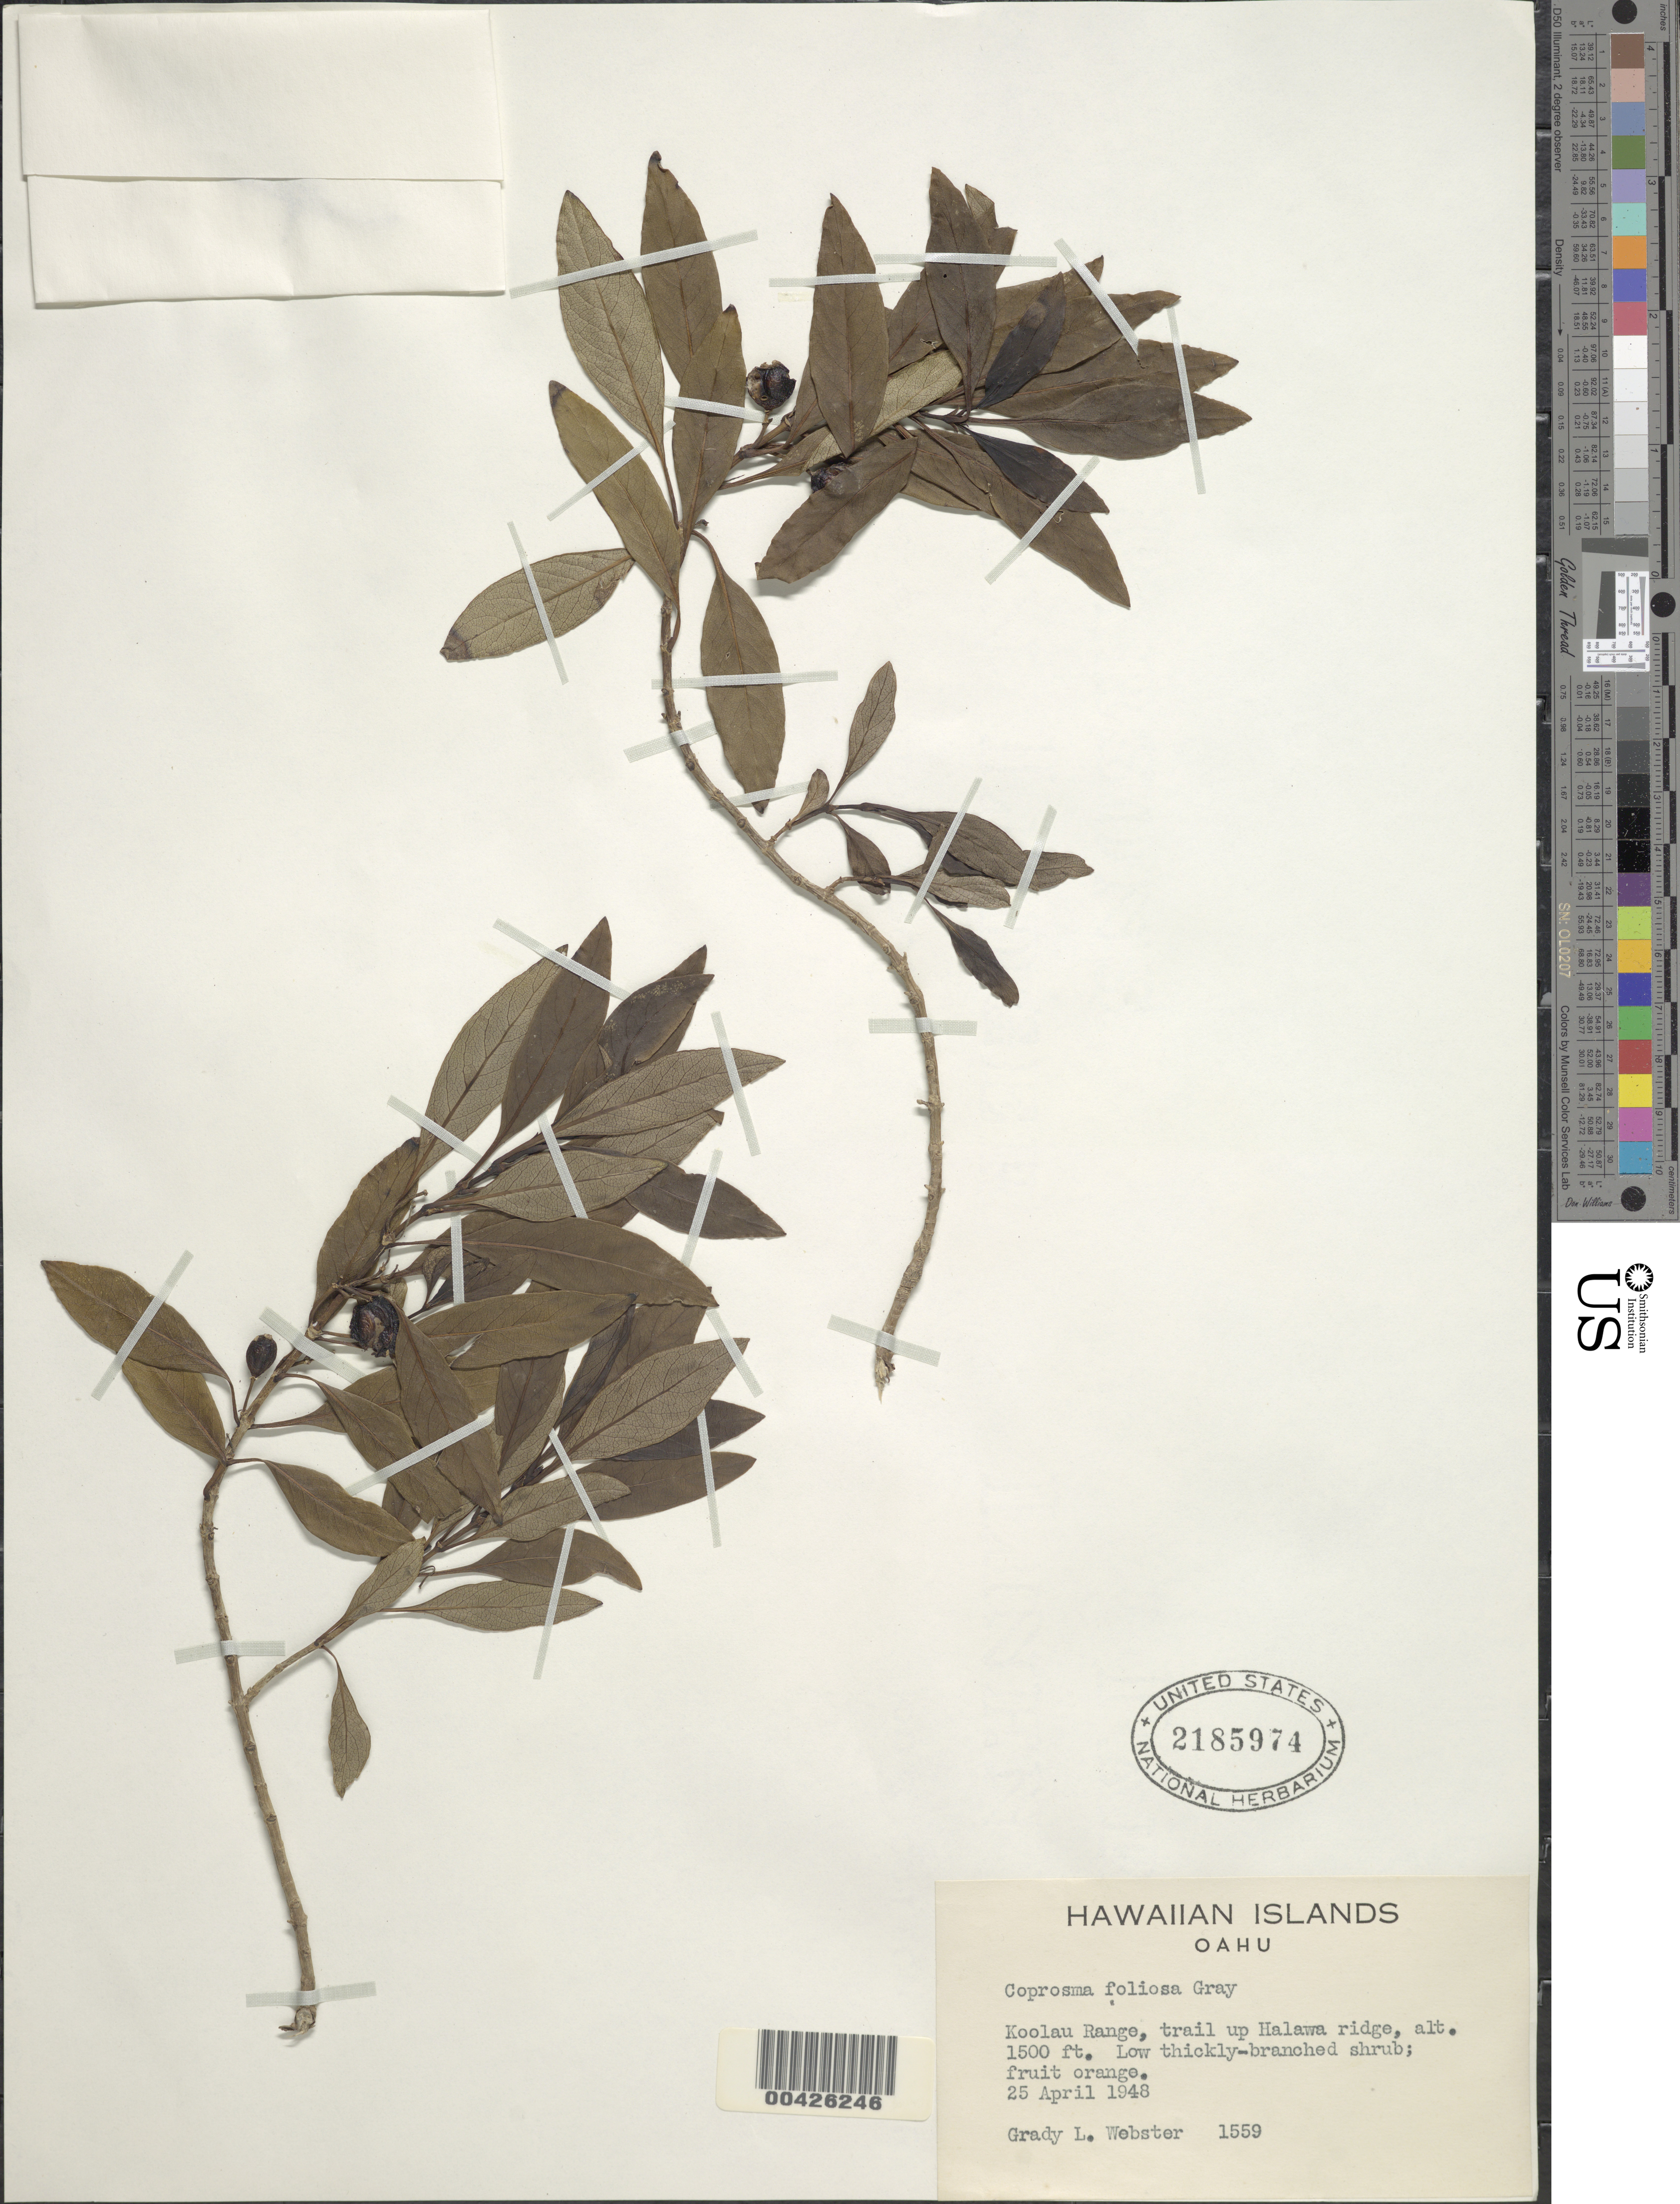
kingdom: Plantae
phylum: Tracheophyta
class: Magnoliopsida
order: Gentianales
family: Rubiaceae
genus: Coprosma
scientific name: Coprosma foliosa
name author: A. Gray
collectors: G. L. Webster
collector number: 1559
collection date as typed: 25 Apr 1948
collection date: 1948-04-25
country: United States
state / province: Hawaii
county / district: Honolulu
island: Oahu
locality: Koolau Range, trail up Halawa Ridge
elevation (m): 457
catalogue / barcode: US 2185974